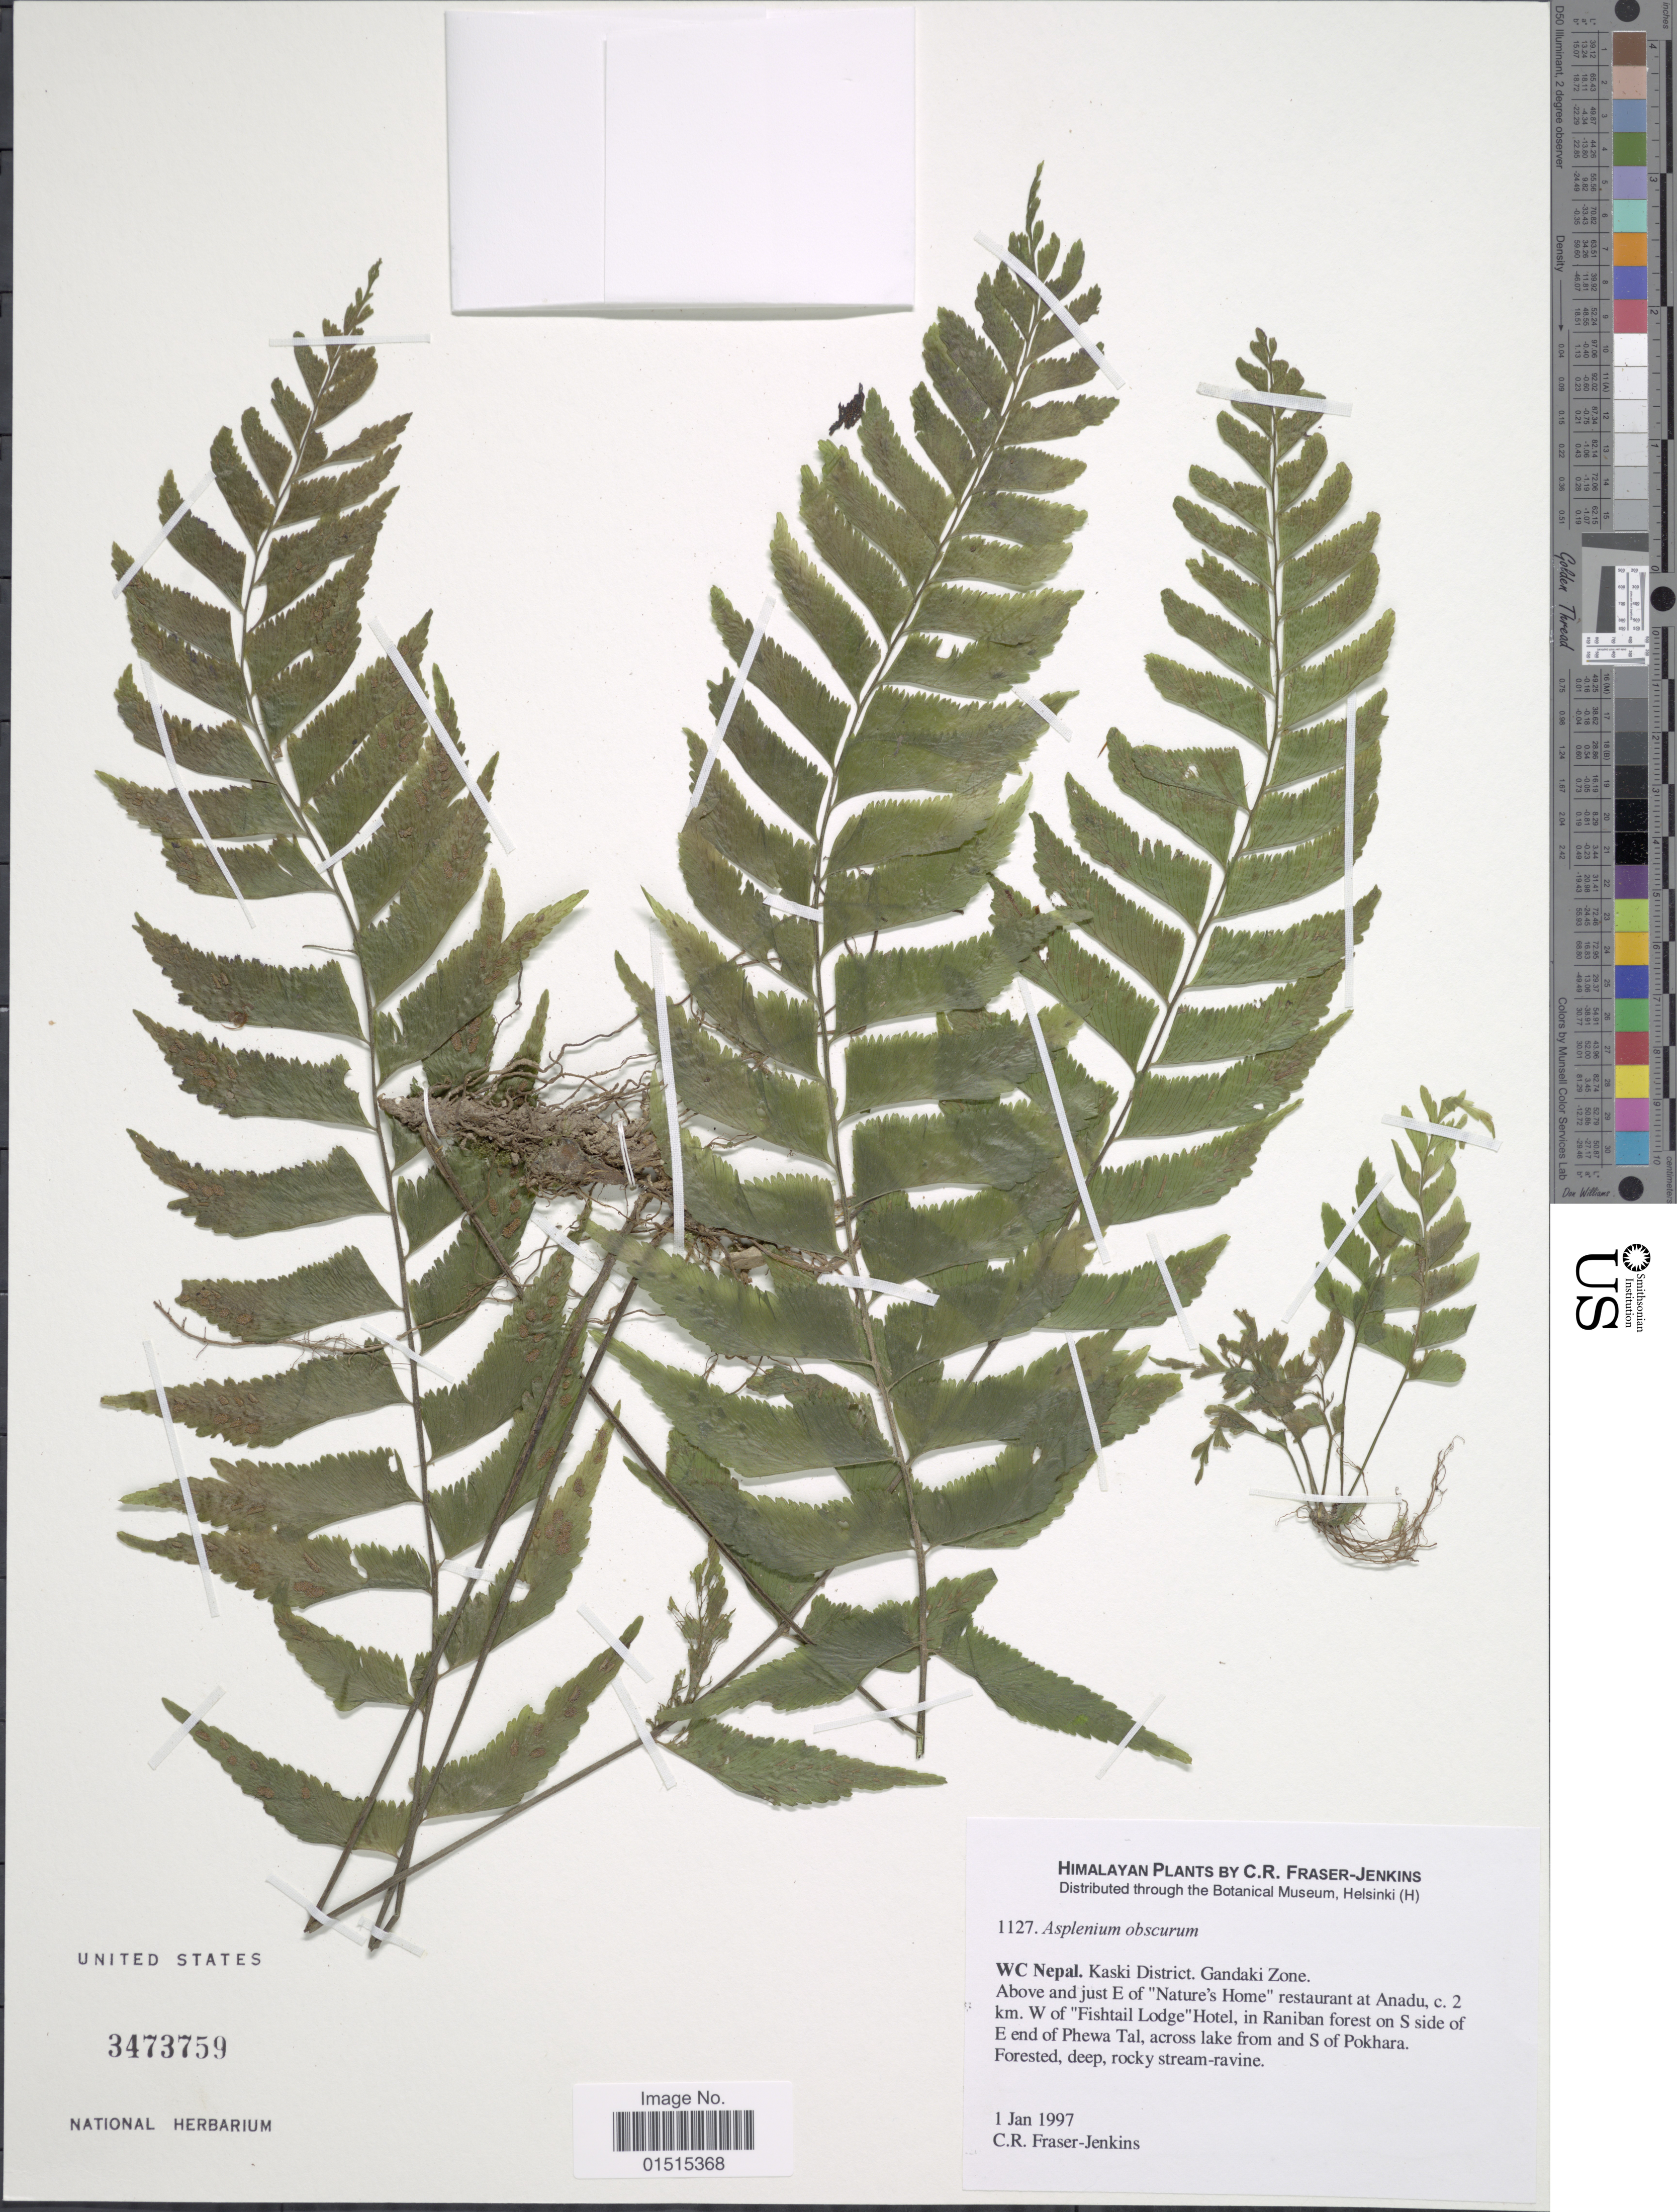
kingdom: Plantae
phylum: Tracheophyta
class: Polypodiopsida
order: Polypodiales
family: Aspleniaceae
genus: Asplenium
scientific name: Asplenium obscurum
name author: Blume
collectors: C. R. Fraser-Jenkins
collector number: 1127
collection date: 1997-01-01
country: Nepal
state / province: Gandaki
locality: WC Nepal, Kaski District. Gandaki Zone. Above and just E of " Nature's Home " restaurant at Anadu, c. 2 km. W of : " Fishtail Lodge Hotel " , in Raniban forest on S side of E end of Phewa Tal, across lake from and S of Pokhara. Forested, deep, rocky stream - ravine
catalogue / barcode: US 3473759